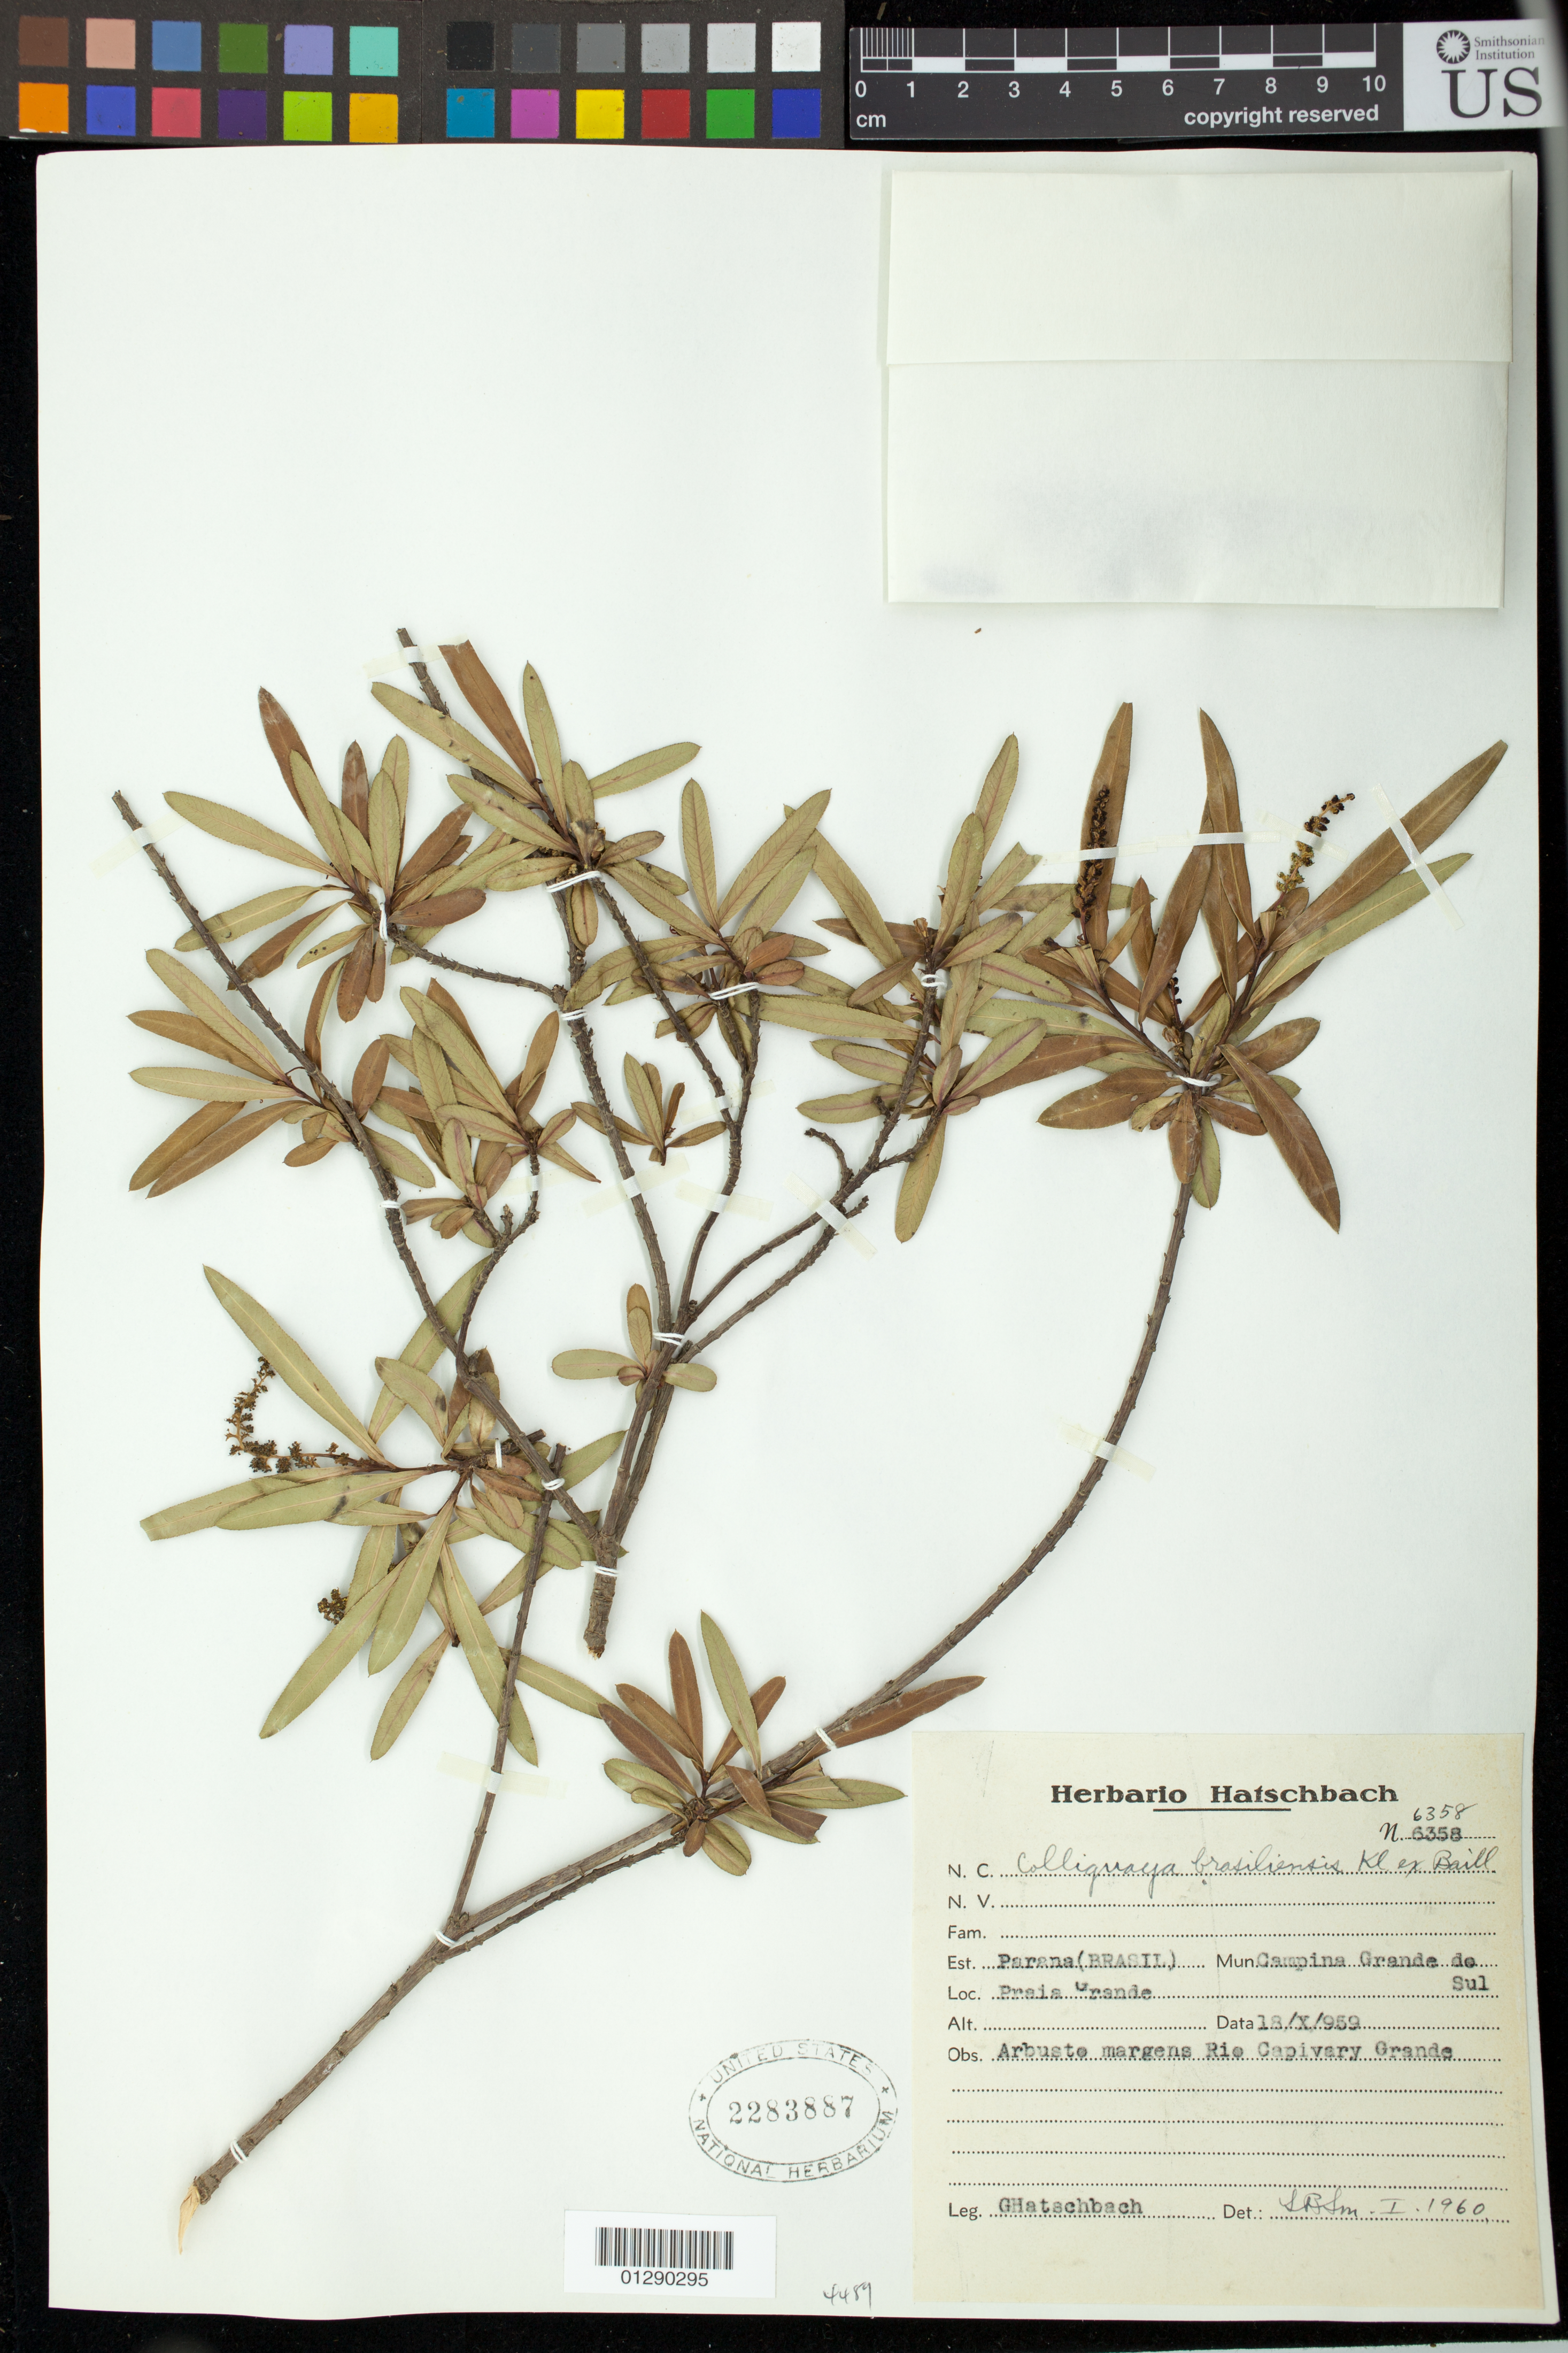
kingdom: Plantae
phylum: Tracheophyta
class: Magnoliopsida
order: Malpighiales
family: Euphorbiaceae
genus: Colliguaja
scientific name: Colliguaja brasiliensis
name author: Klotzsch ex Baill.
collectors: G. Hatschbach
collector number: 6358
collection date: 1959-10-18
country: Brazil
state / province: Parana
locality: Campina Grande do Sul, Praia Grande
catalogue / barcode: US 2283887